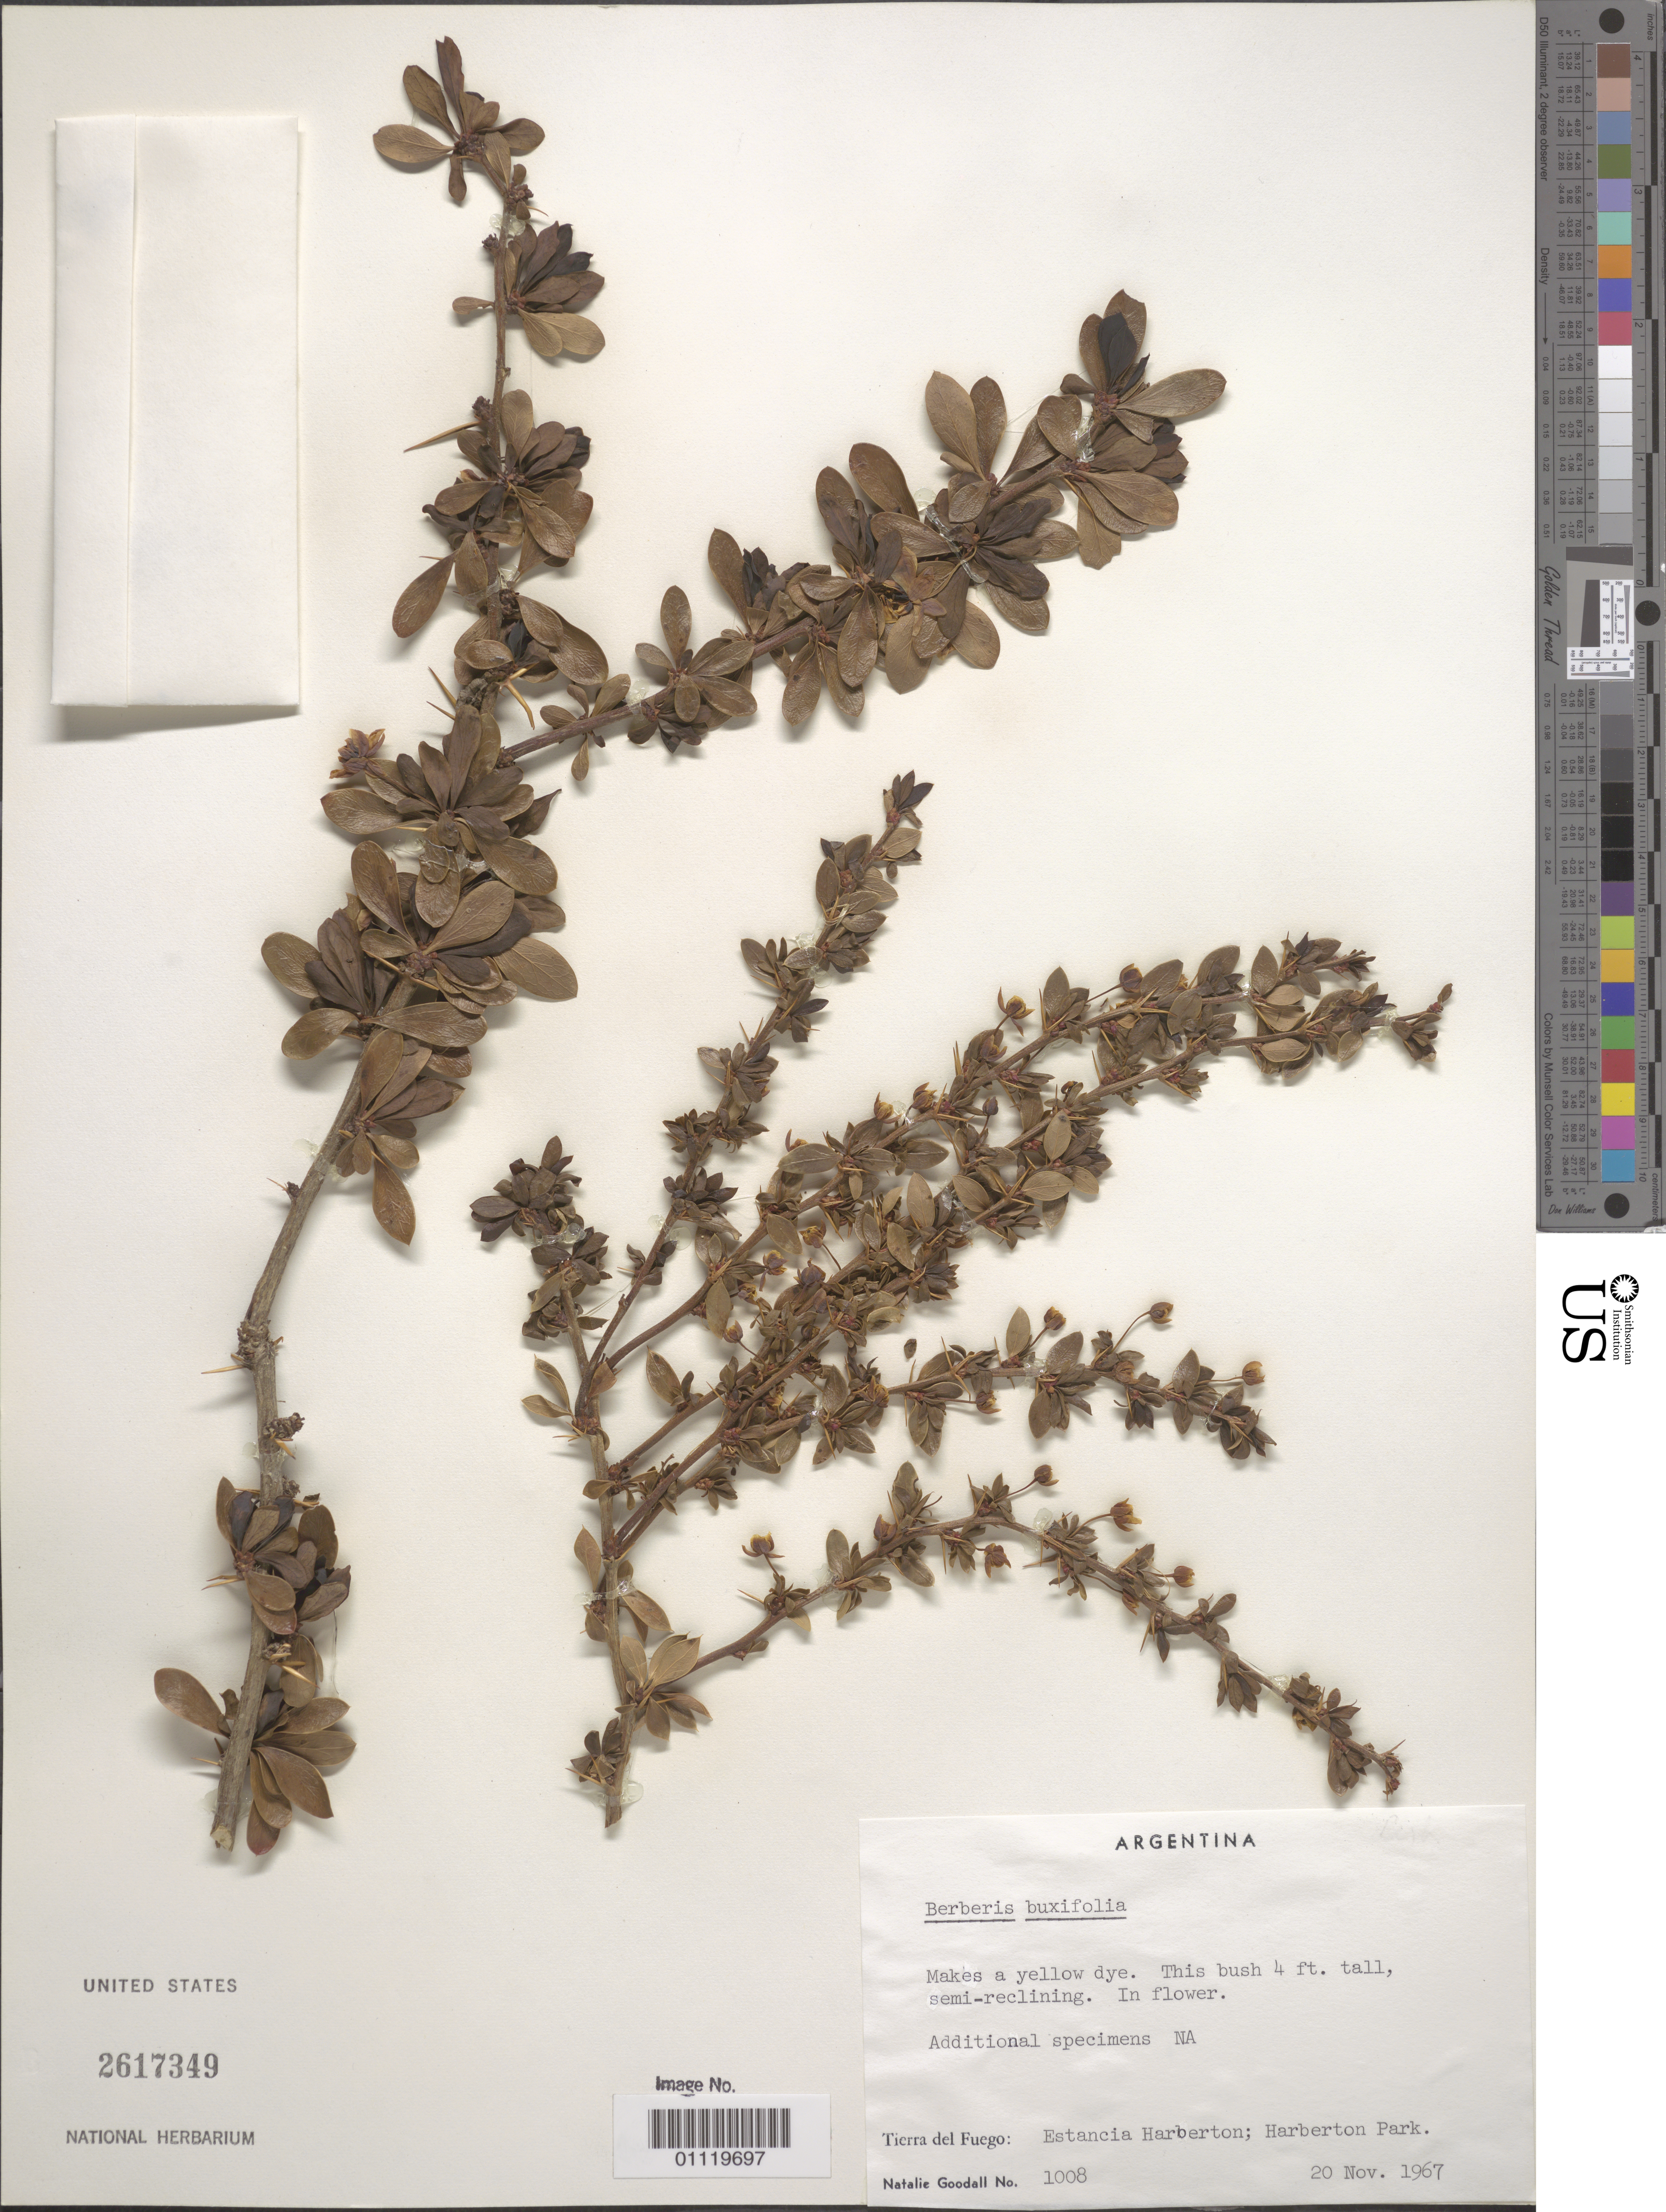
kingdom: Plantae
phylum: Tracheophyta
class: Magnoliopsida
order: Ranunculales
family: Berberidaceae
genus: Berberis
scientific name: Berberis buxifolia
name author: Lam.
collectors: N. Goodall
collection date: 1967-11-20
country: Argentina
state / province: Tierra del Fuego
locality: Estancia Harberton; Harberton Park.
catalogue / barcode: US 2617349